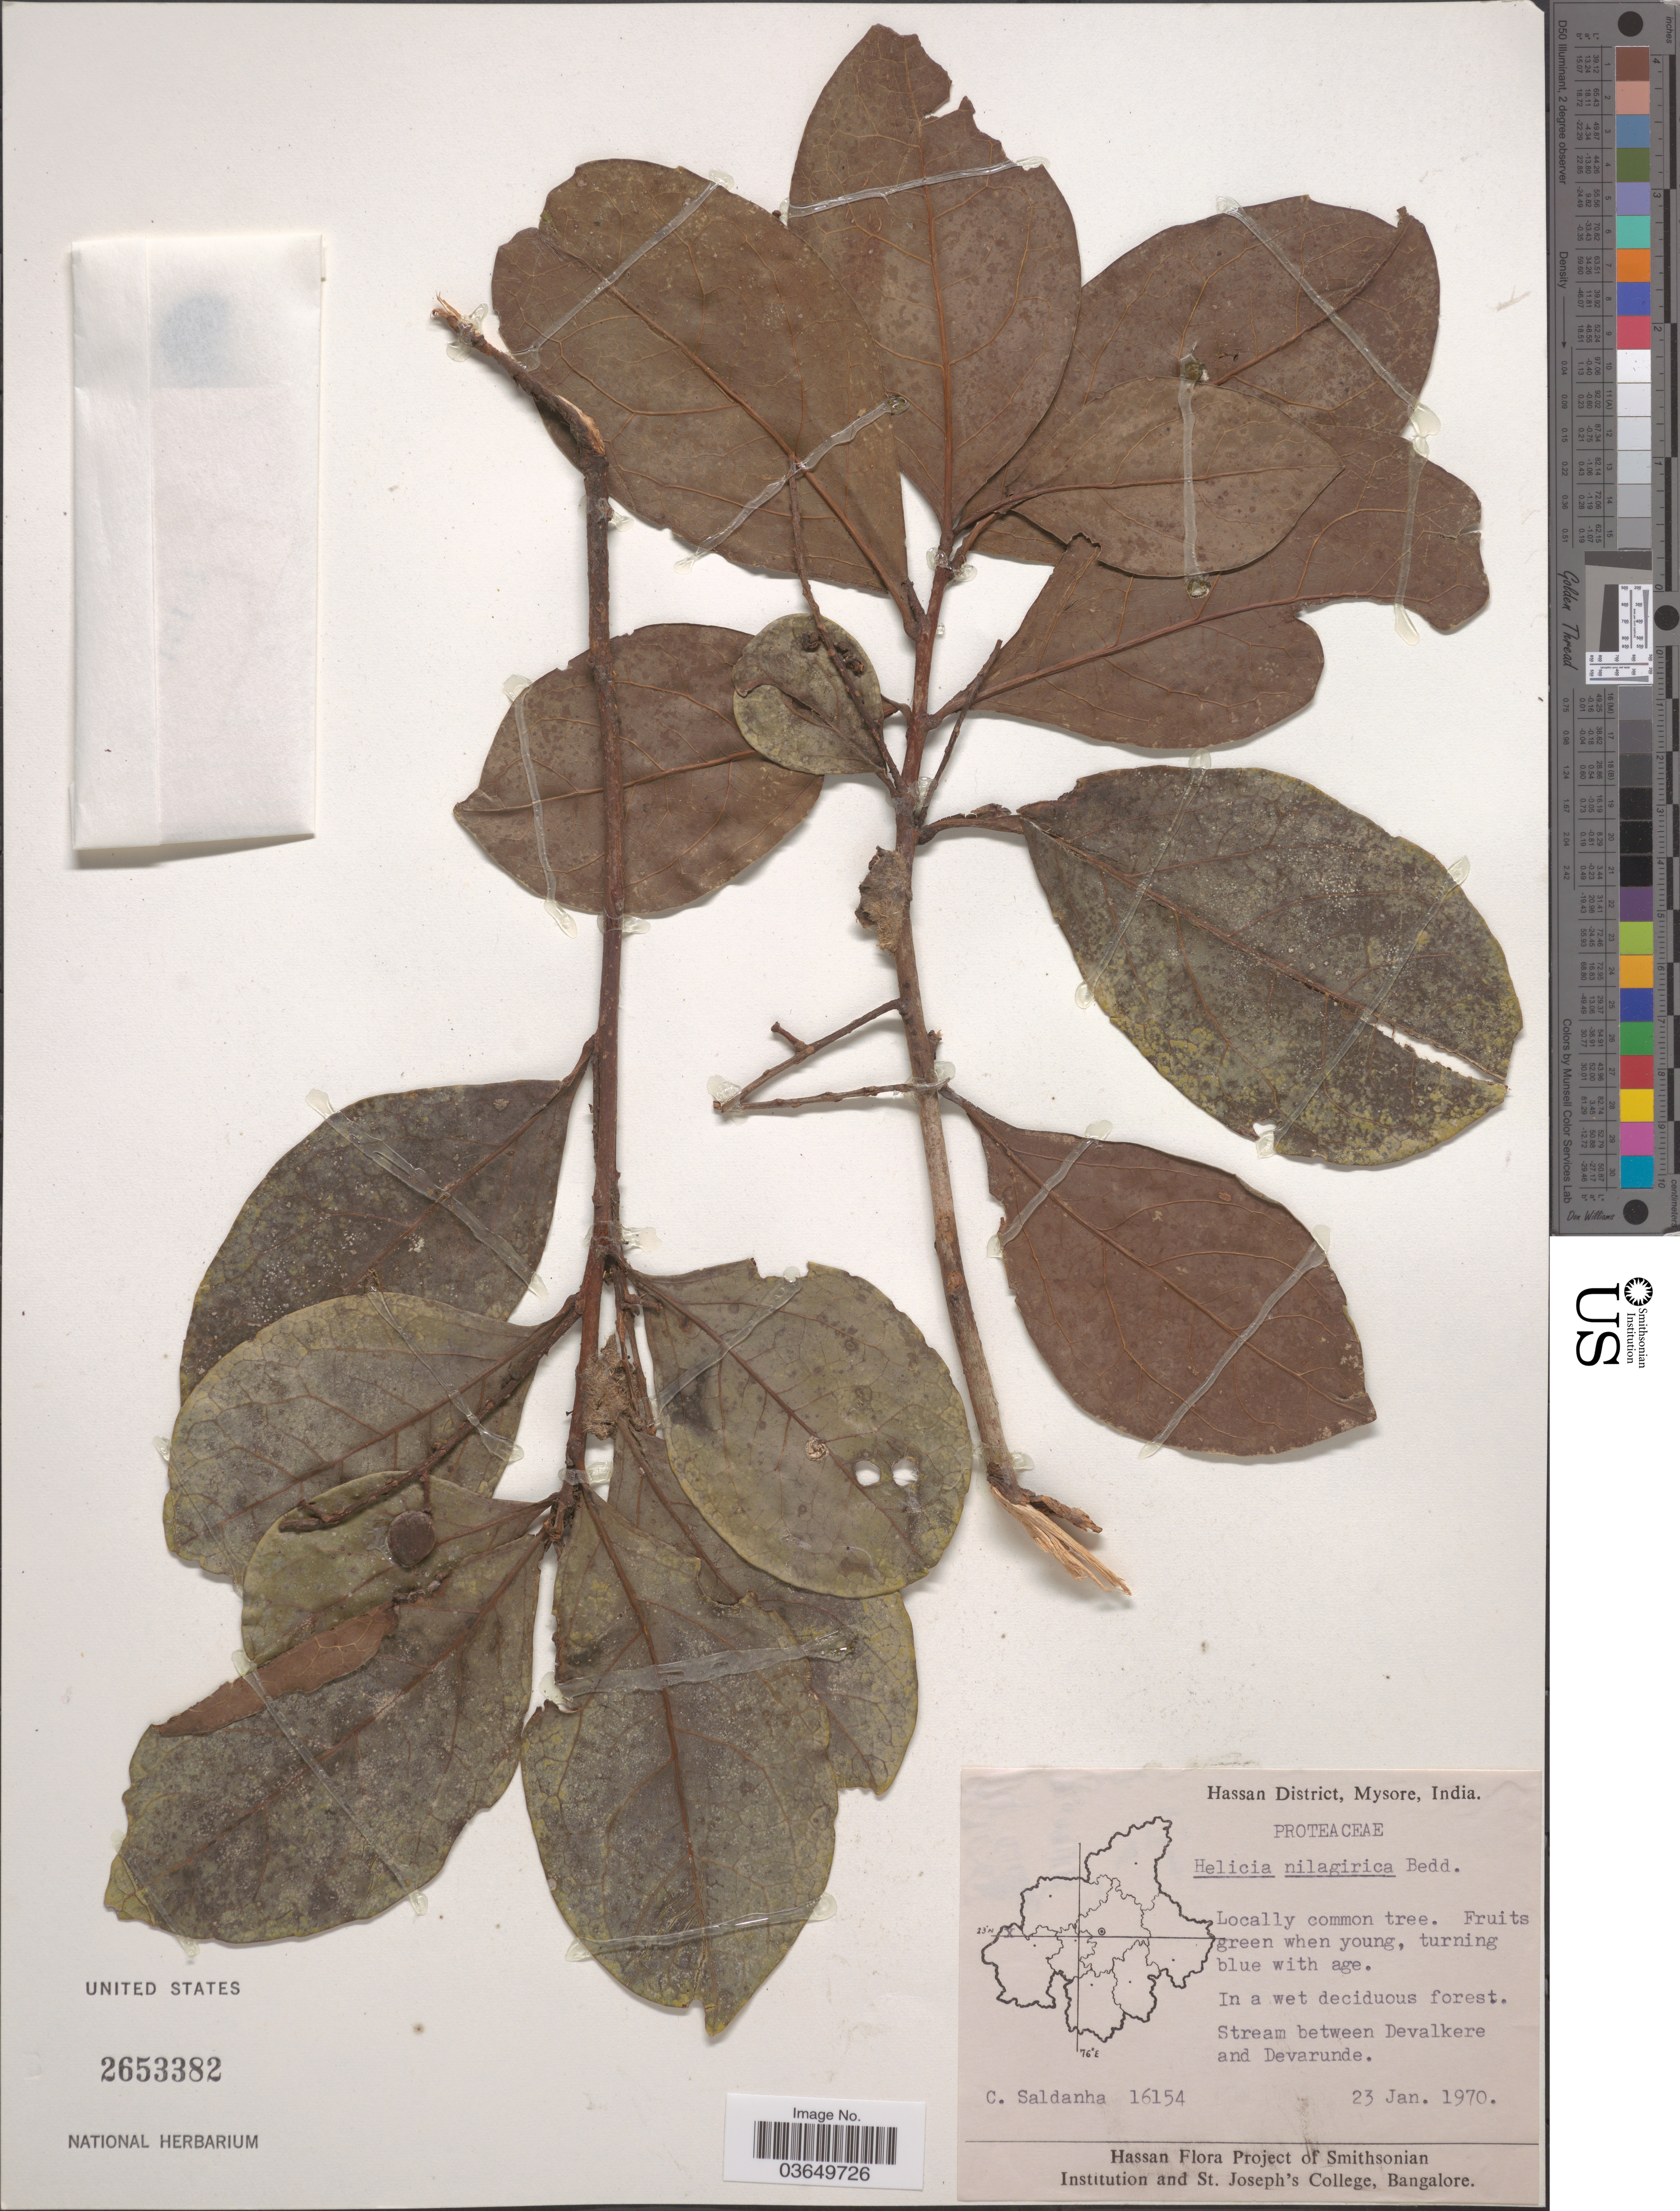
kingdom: Plantae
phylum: Tracheophyta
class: Magnoliopsida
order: Proteales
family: Proteaceae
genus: Helicia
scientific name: Helicia nilagirica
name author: Bedd.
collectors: C. Saldanha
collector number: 16154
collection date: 1970-01-23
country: India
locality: Hassan District, Mysore. Stream between Devalkere and Devarunde.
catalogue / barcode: US 2653382